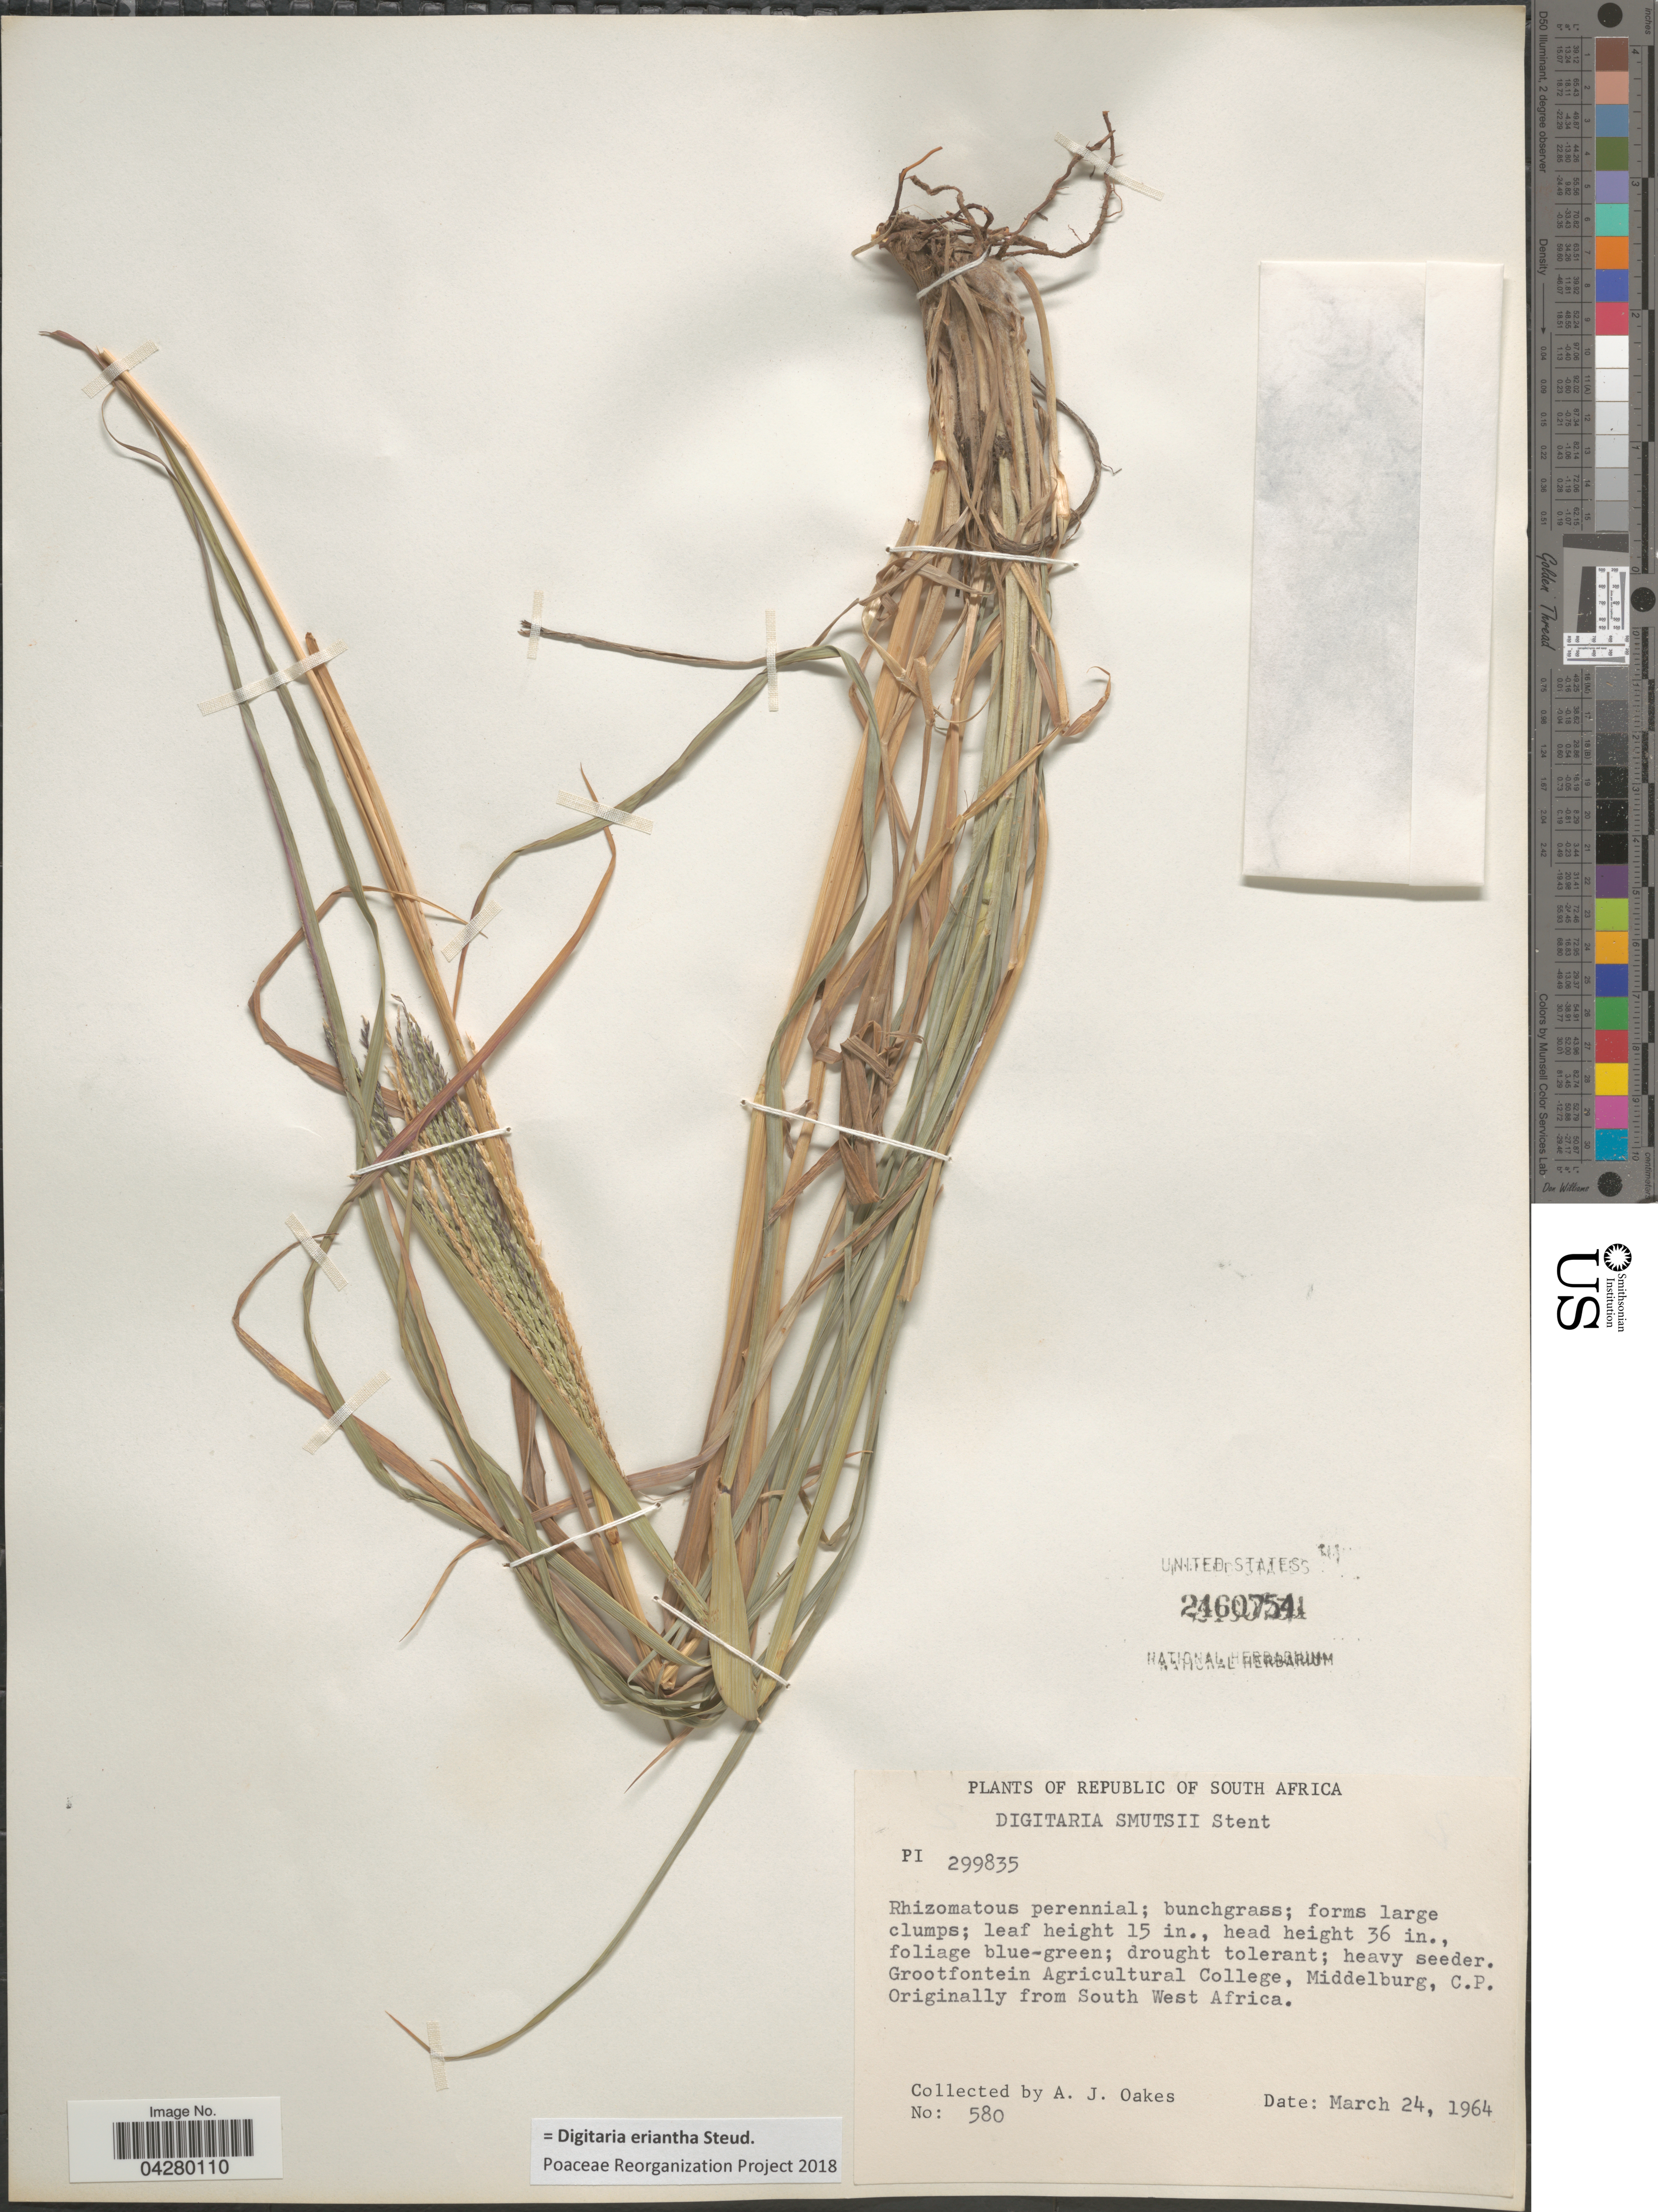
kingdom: Plantae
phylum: Tracheophyta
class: Liliopsida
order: Poales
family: Poaceae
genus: Digitaria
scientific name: Digitaria eriantha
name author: Steud.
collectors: A. Oakes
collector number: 580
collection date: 1964-03-24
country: South Africa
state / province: Eastern Cape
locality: Grootfontein Agricultural College, Middelburg.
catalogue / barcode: US 2460754